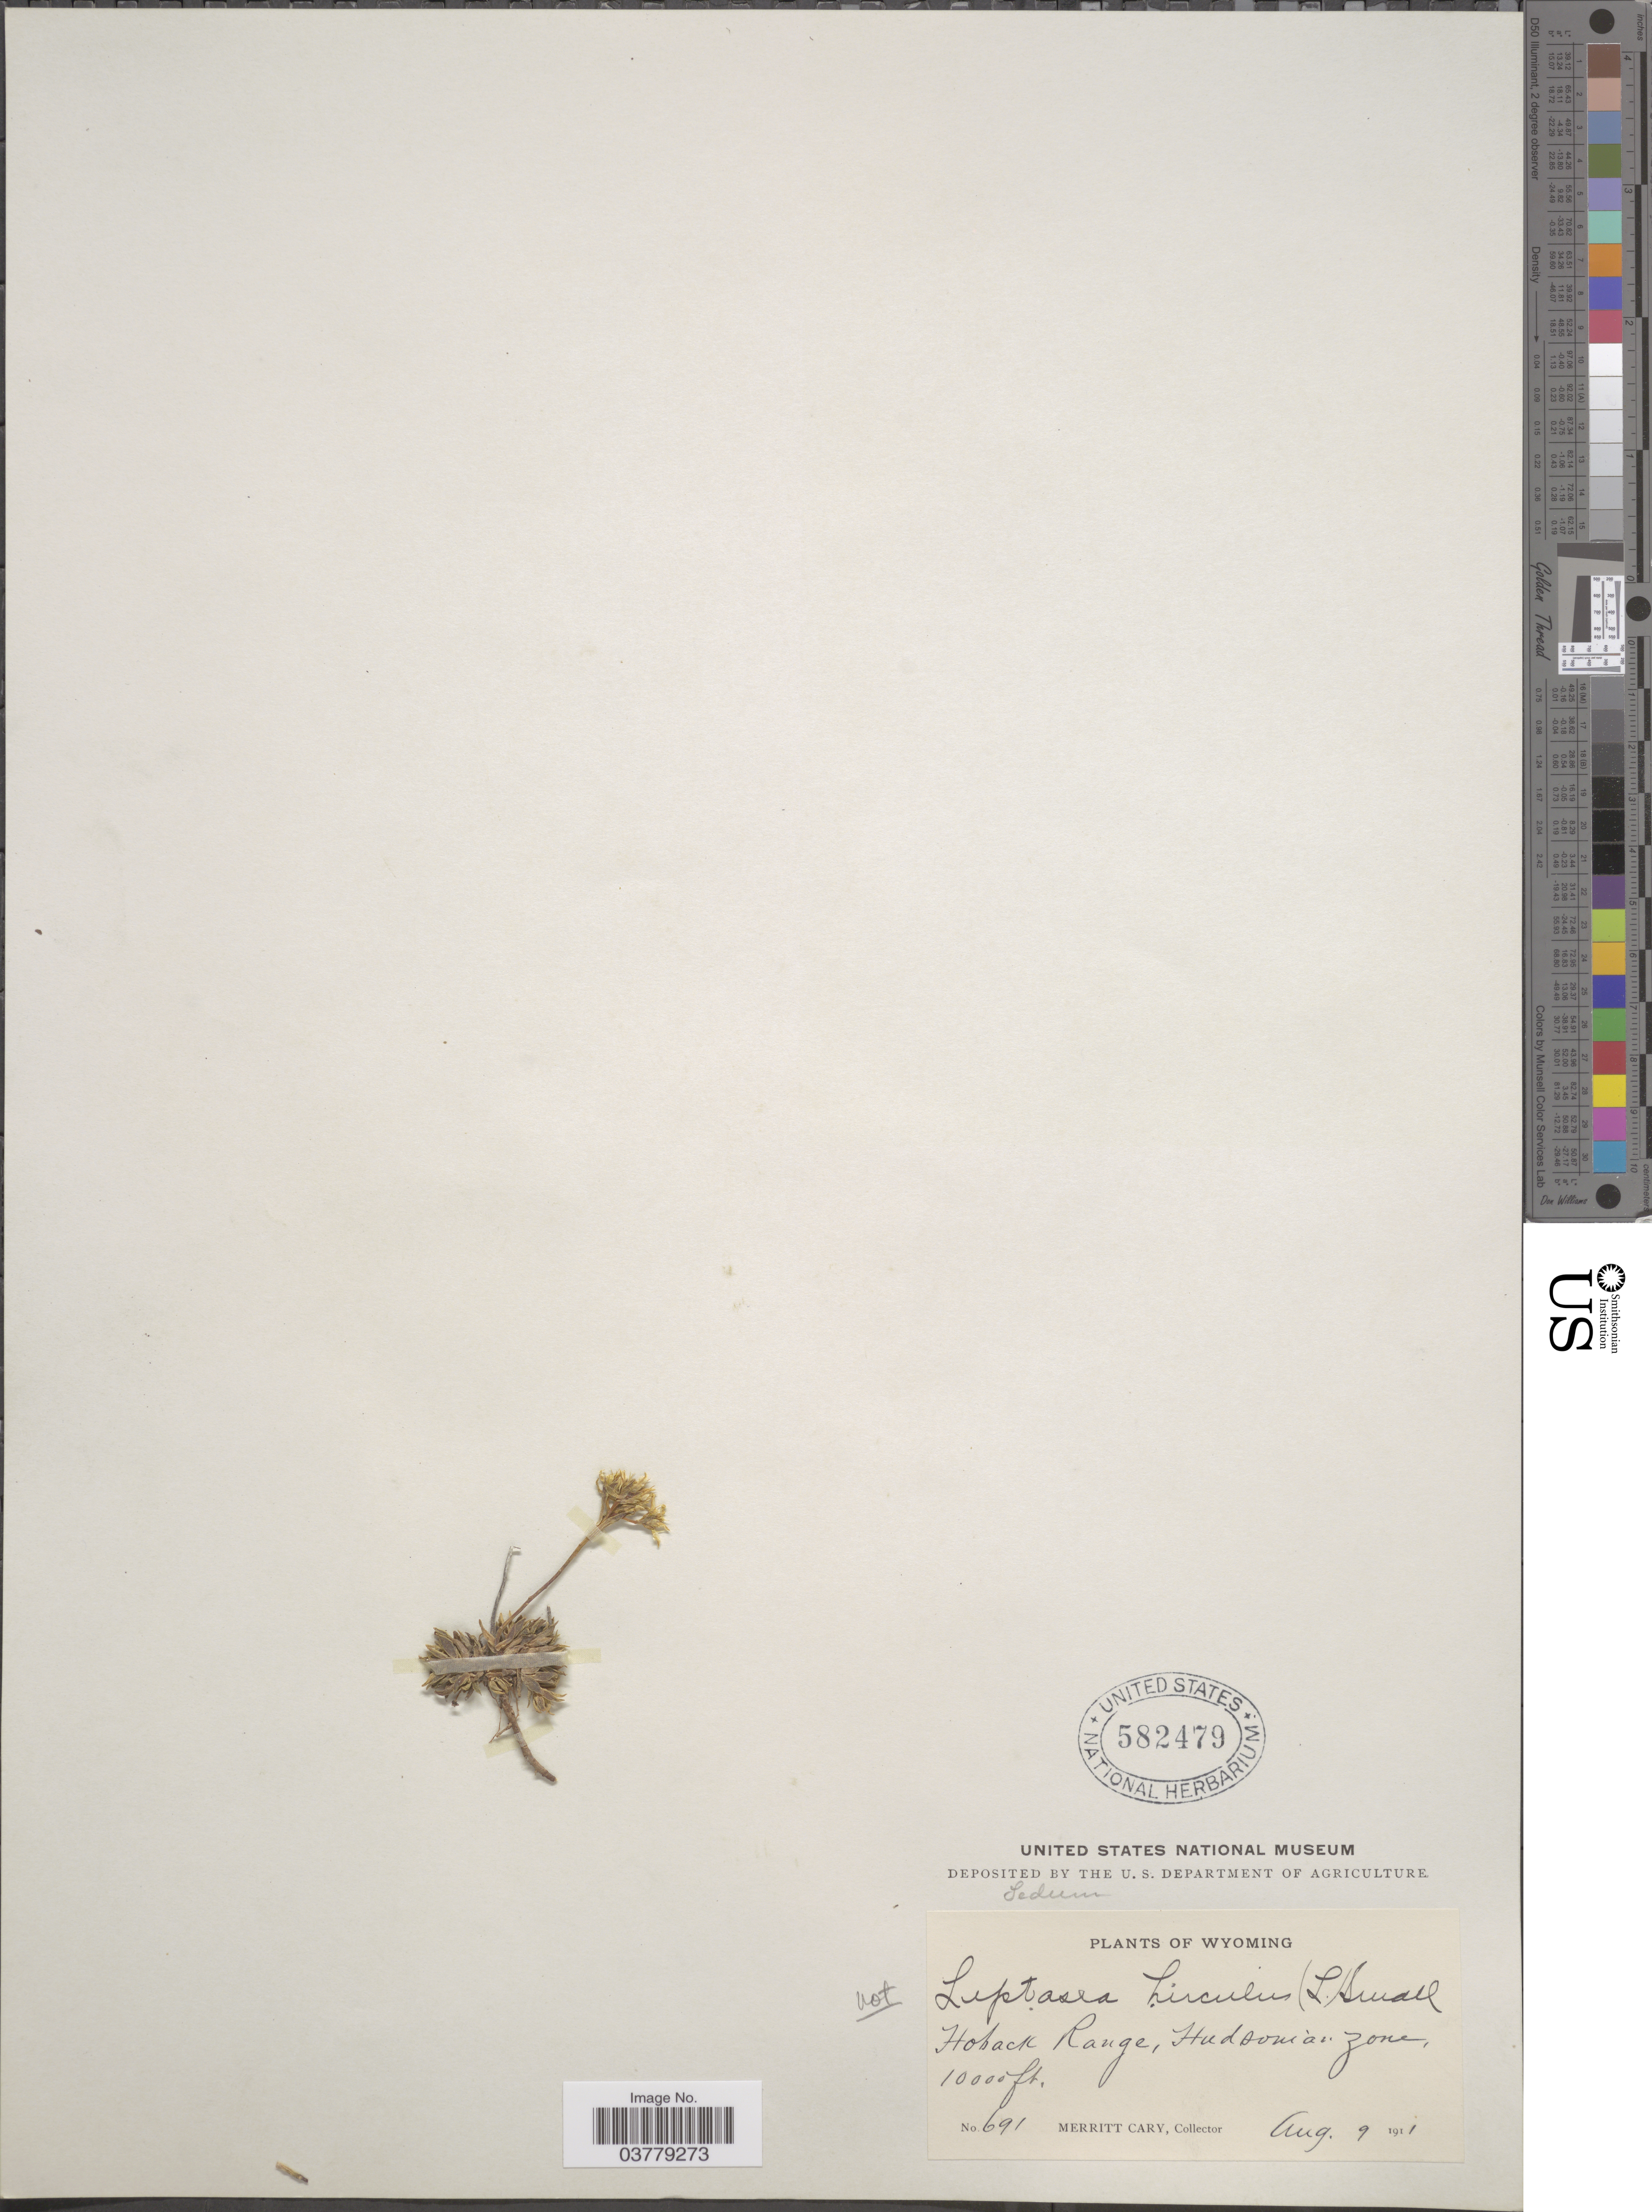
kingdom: Plantae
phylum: Tracheophyta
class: Magnoliopsida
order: Saxifragales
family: Saxifragaceae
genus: Saxifraga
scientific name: Saxifraga hirculus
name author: L.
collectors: M. Cary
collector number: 691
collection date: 1911-08-09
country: United States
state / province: Wyoming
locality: Hoback Range, Hudsonian Zone.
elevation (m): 3048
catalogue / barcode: US 582479